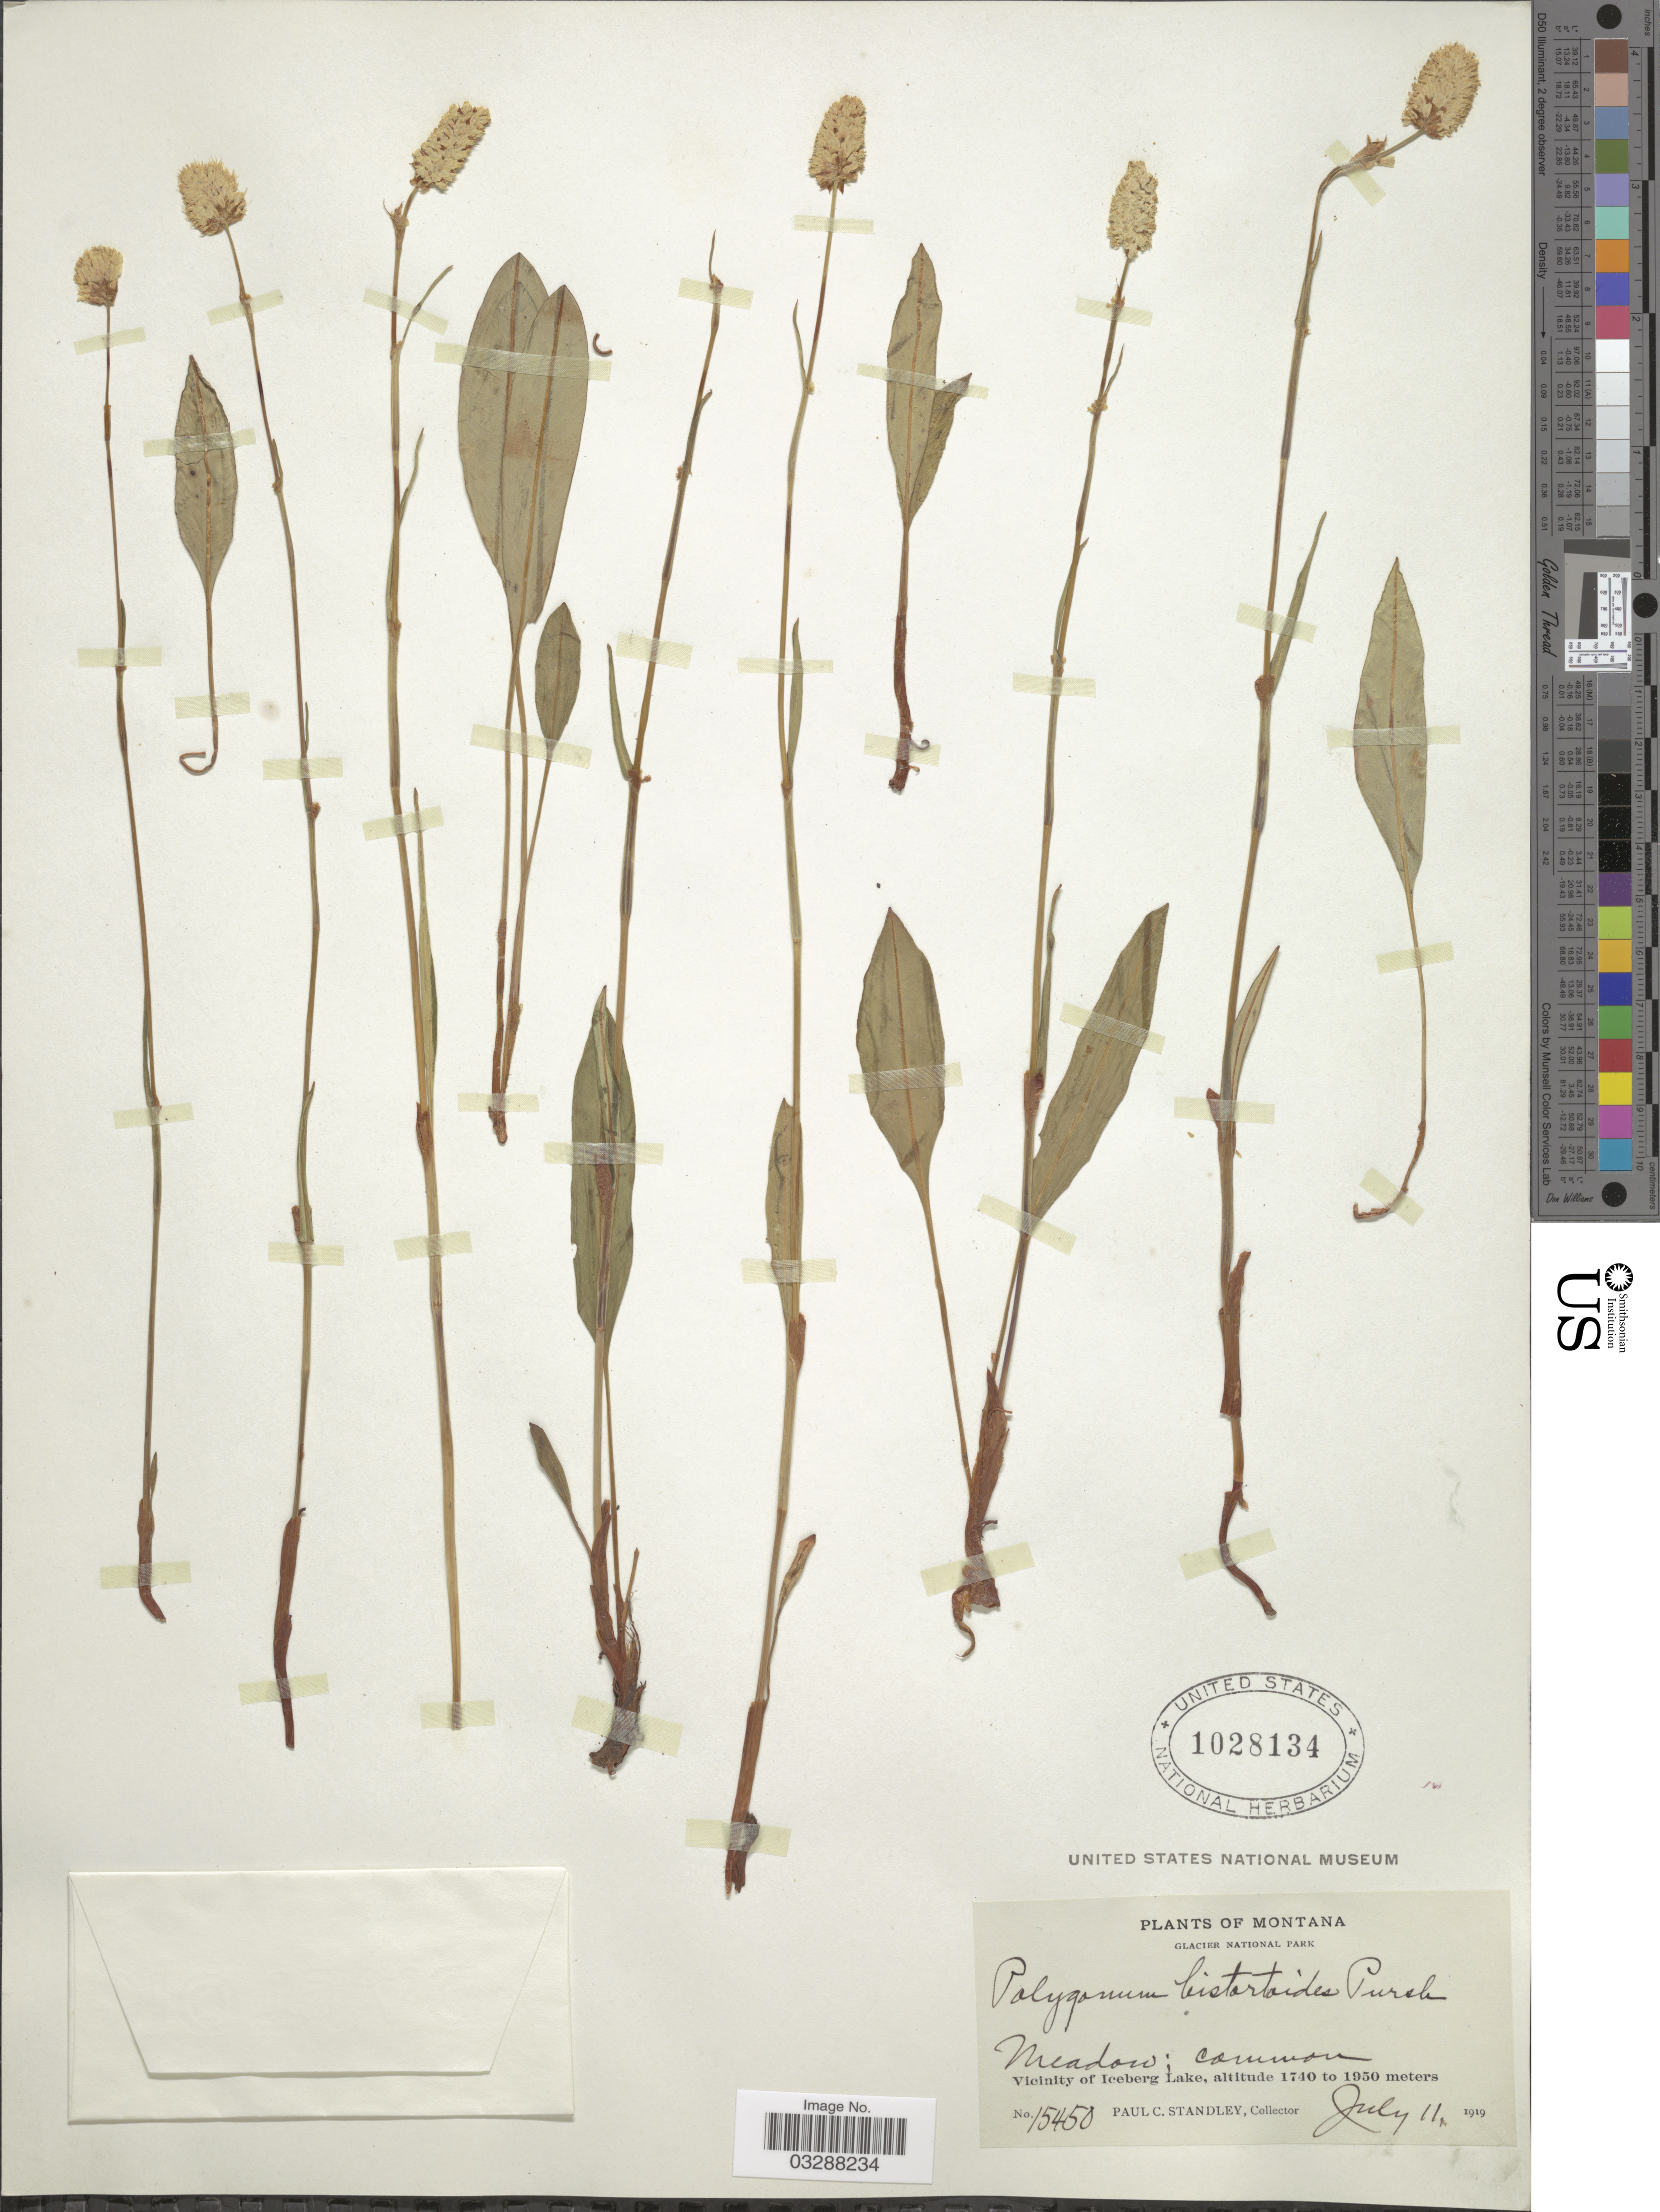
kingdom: Plantae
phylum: Tracheophyta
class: Magnoliopsida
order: Caryophyllales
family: Polygonaceae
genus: Bistorta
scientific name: Bistorta bistortoides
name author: (Pursh) Small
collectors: P. C. Standley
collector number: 15450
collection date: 1919-07-11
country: United States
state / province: Montana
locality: Glacier National Park. Vicinity of Iceberg Lake.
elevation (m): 1740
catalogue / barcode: US 1028134